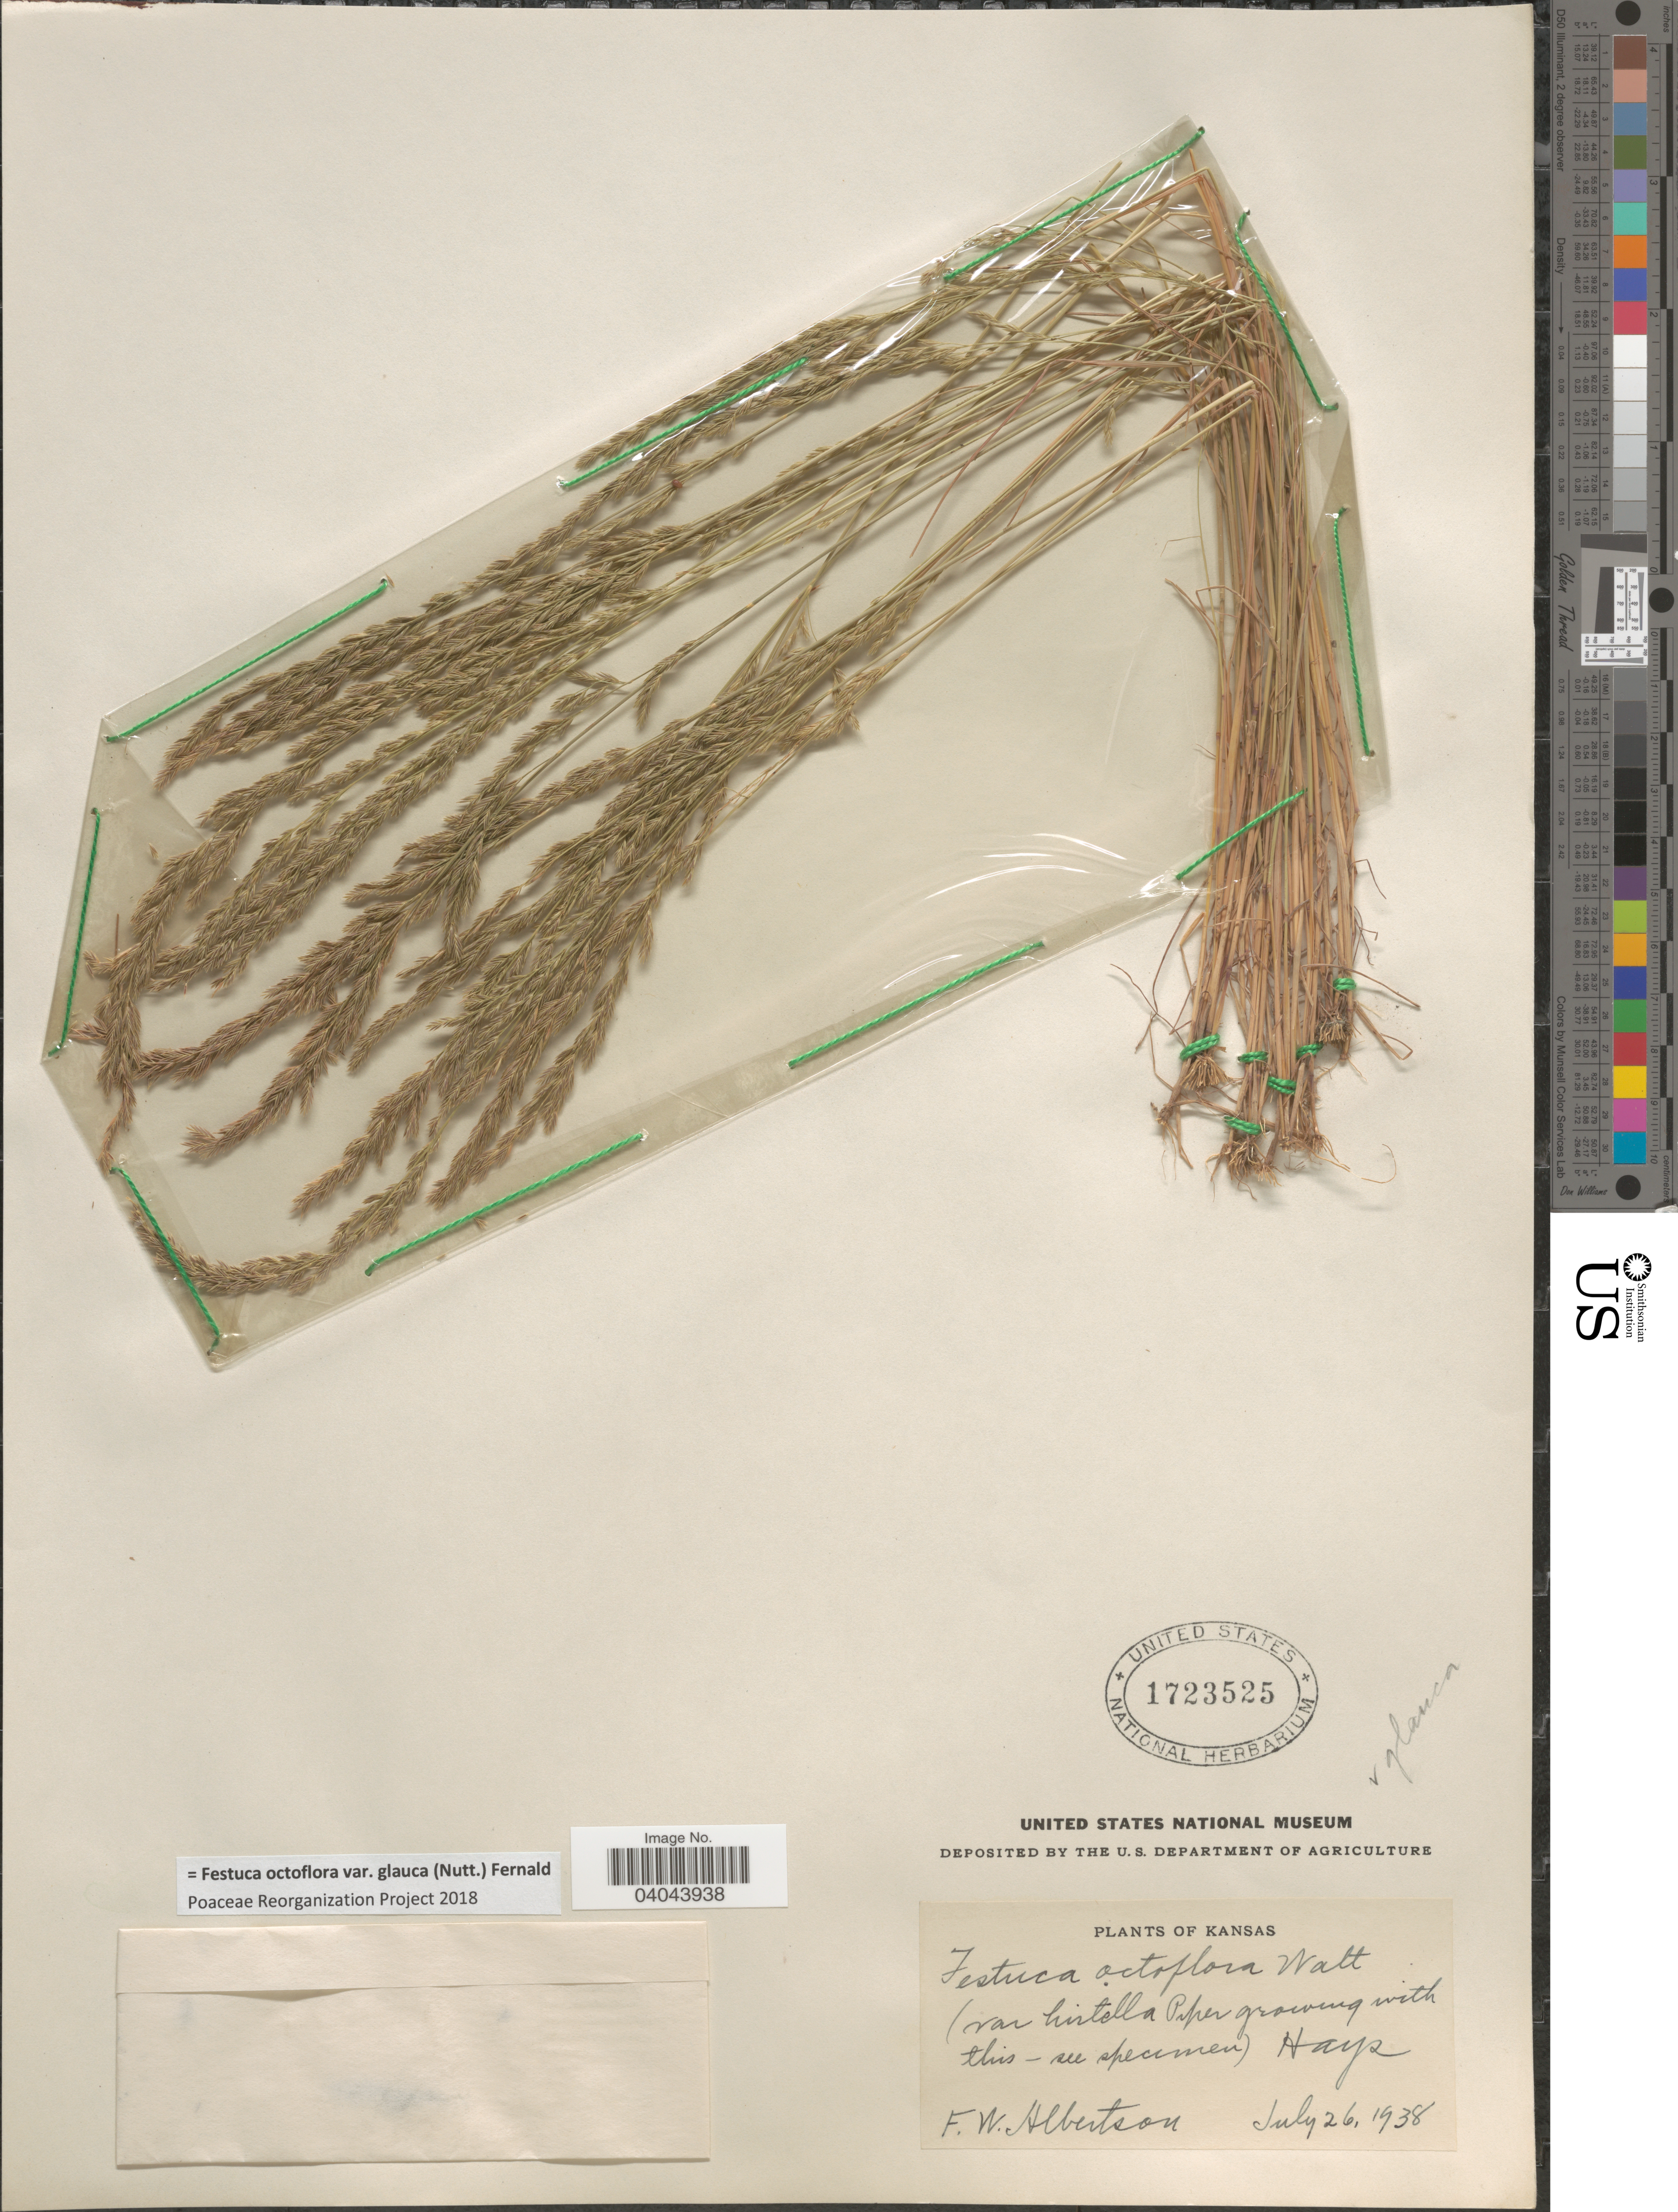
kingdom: Plantae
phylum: Tracheophyta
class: Liliopsida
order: Poales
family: Poaceae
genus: Festuca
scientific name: Festuca octoflora var. glauca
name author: (Nutt.) Fernald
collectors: F. Albertson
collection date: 1938-07-26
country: United States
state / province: Kansas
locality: Hays.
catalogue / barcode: US 1723525